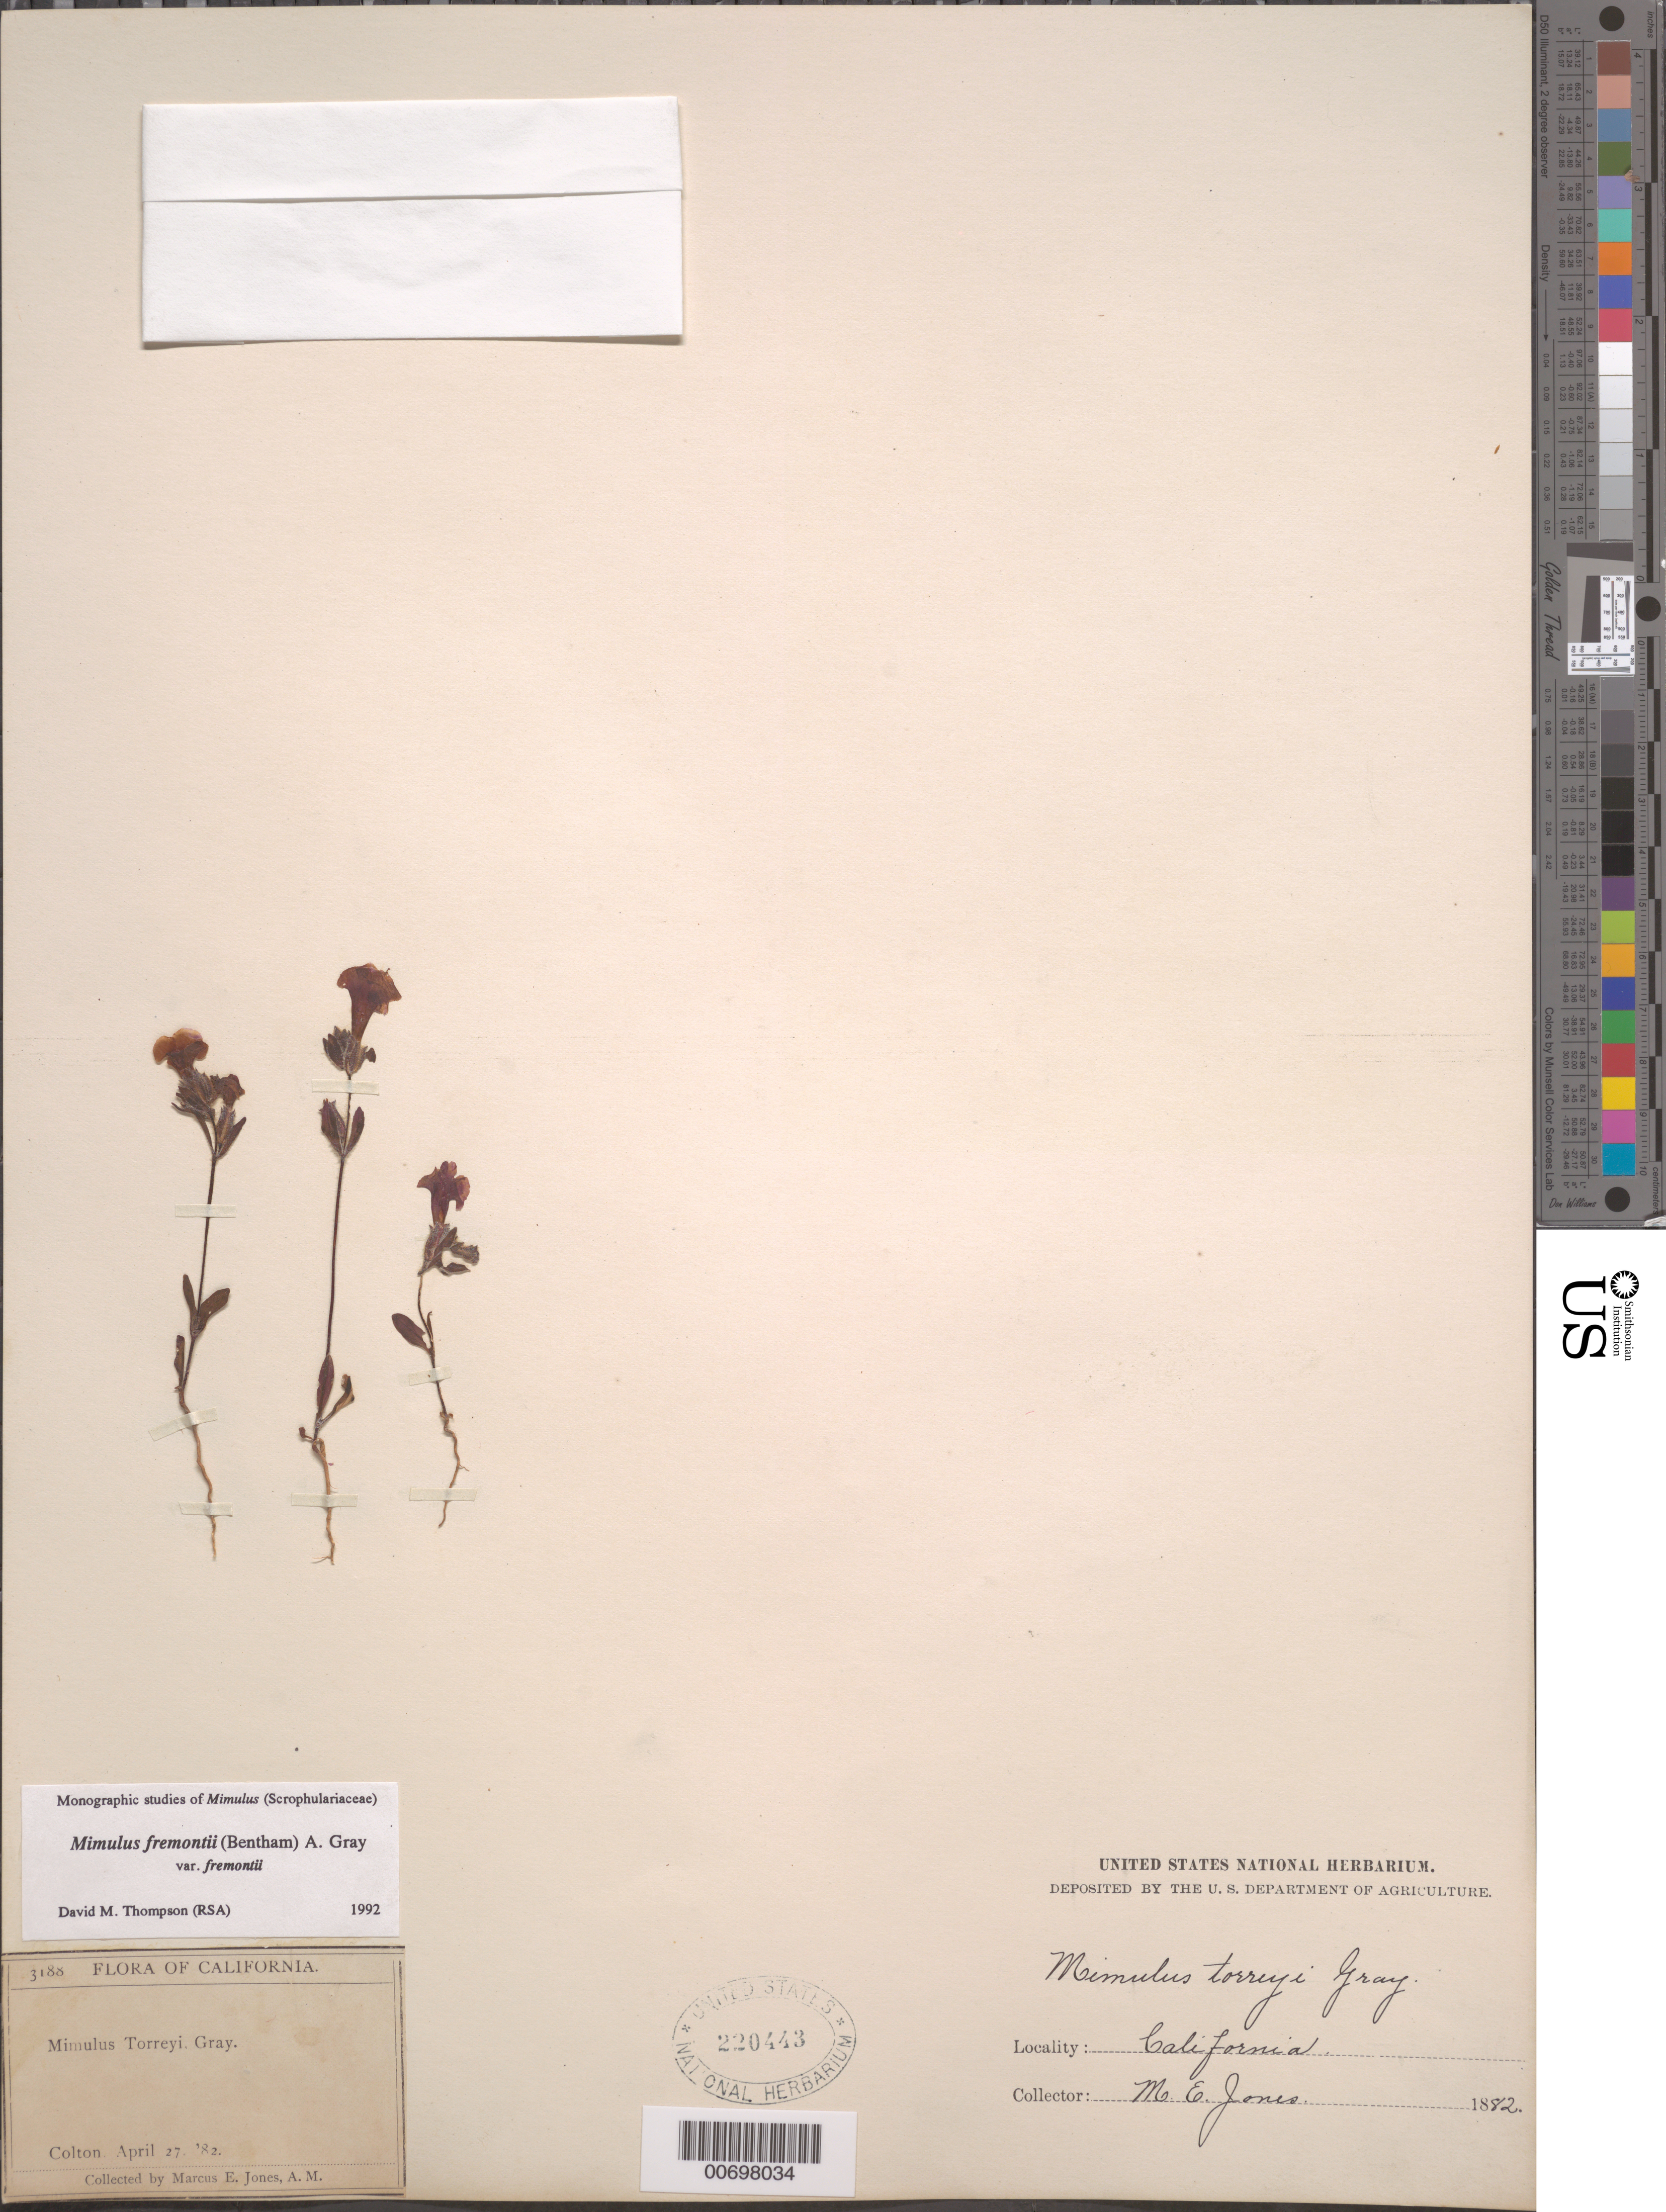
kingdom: Plantae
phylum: Tracheophyta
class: Magnoliopsida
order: Lamiales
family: Phrymaceae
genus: Mimulus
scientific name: Mimulus fremontii var. fremontii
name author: (Benth.) A. Gray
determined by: Thompson, D. M., (RSA), Rancho Santa Ana Botanic Garden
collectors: M. E. Jones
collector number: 3188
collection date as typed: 27 Apr 1882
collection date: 1882-04-27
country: United States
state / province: California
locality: Colton.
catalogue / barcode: US 220443